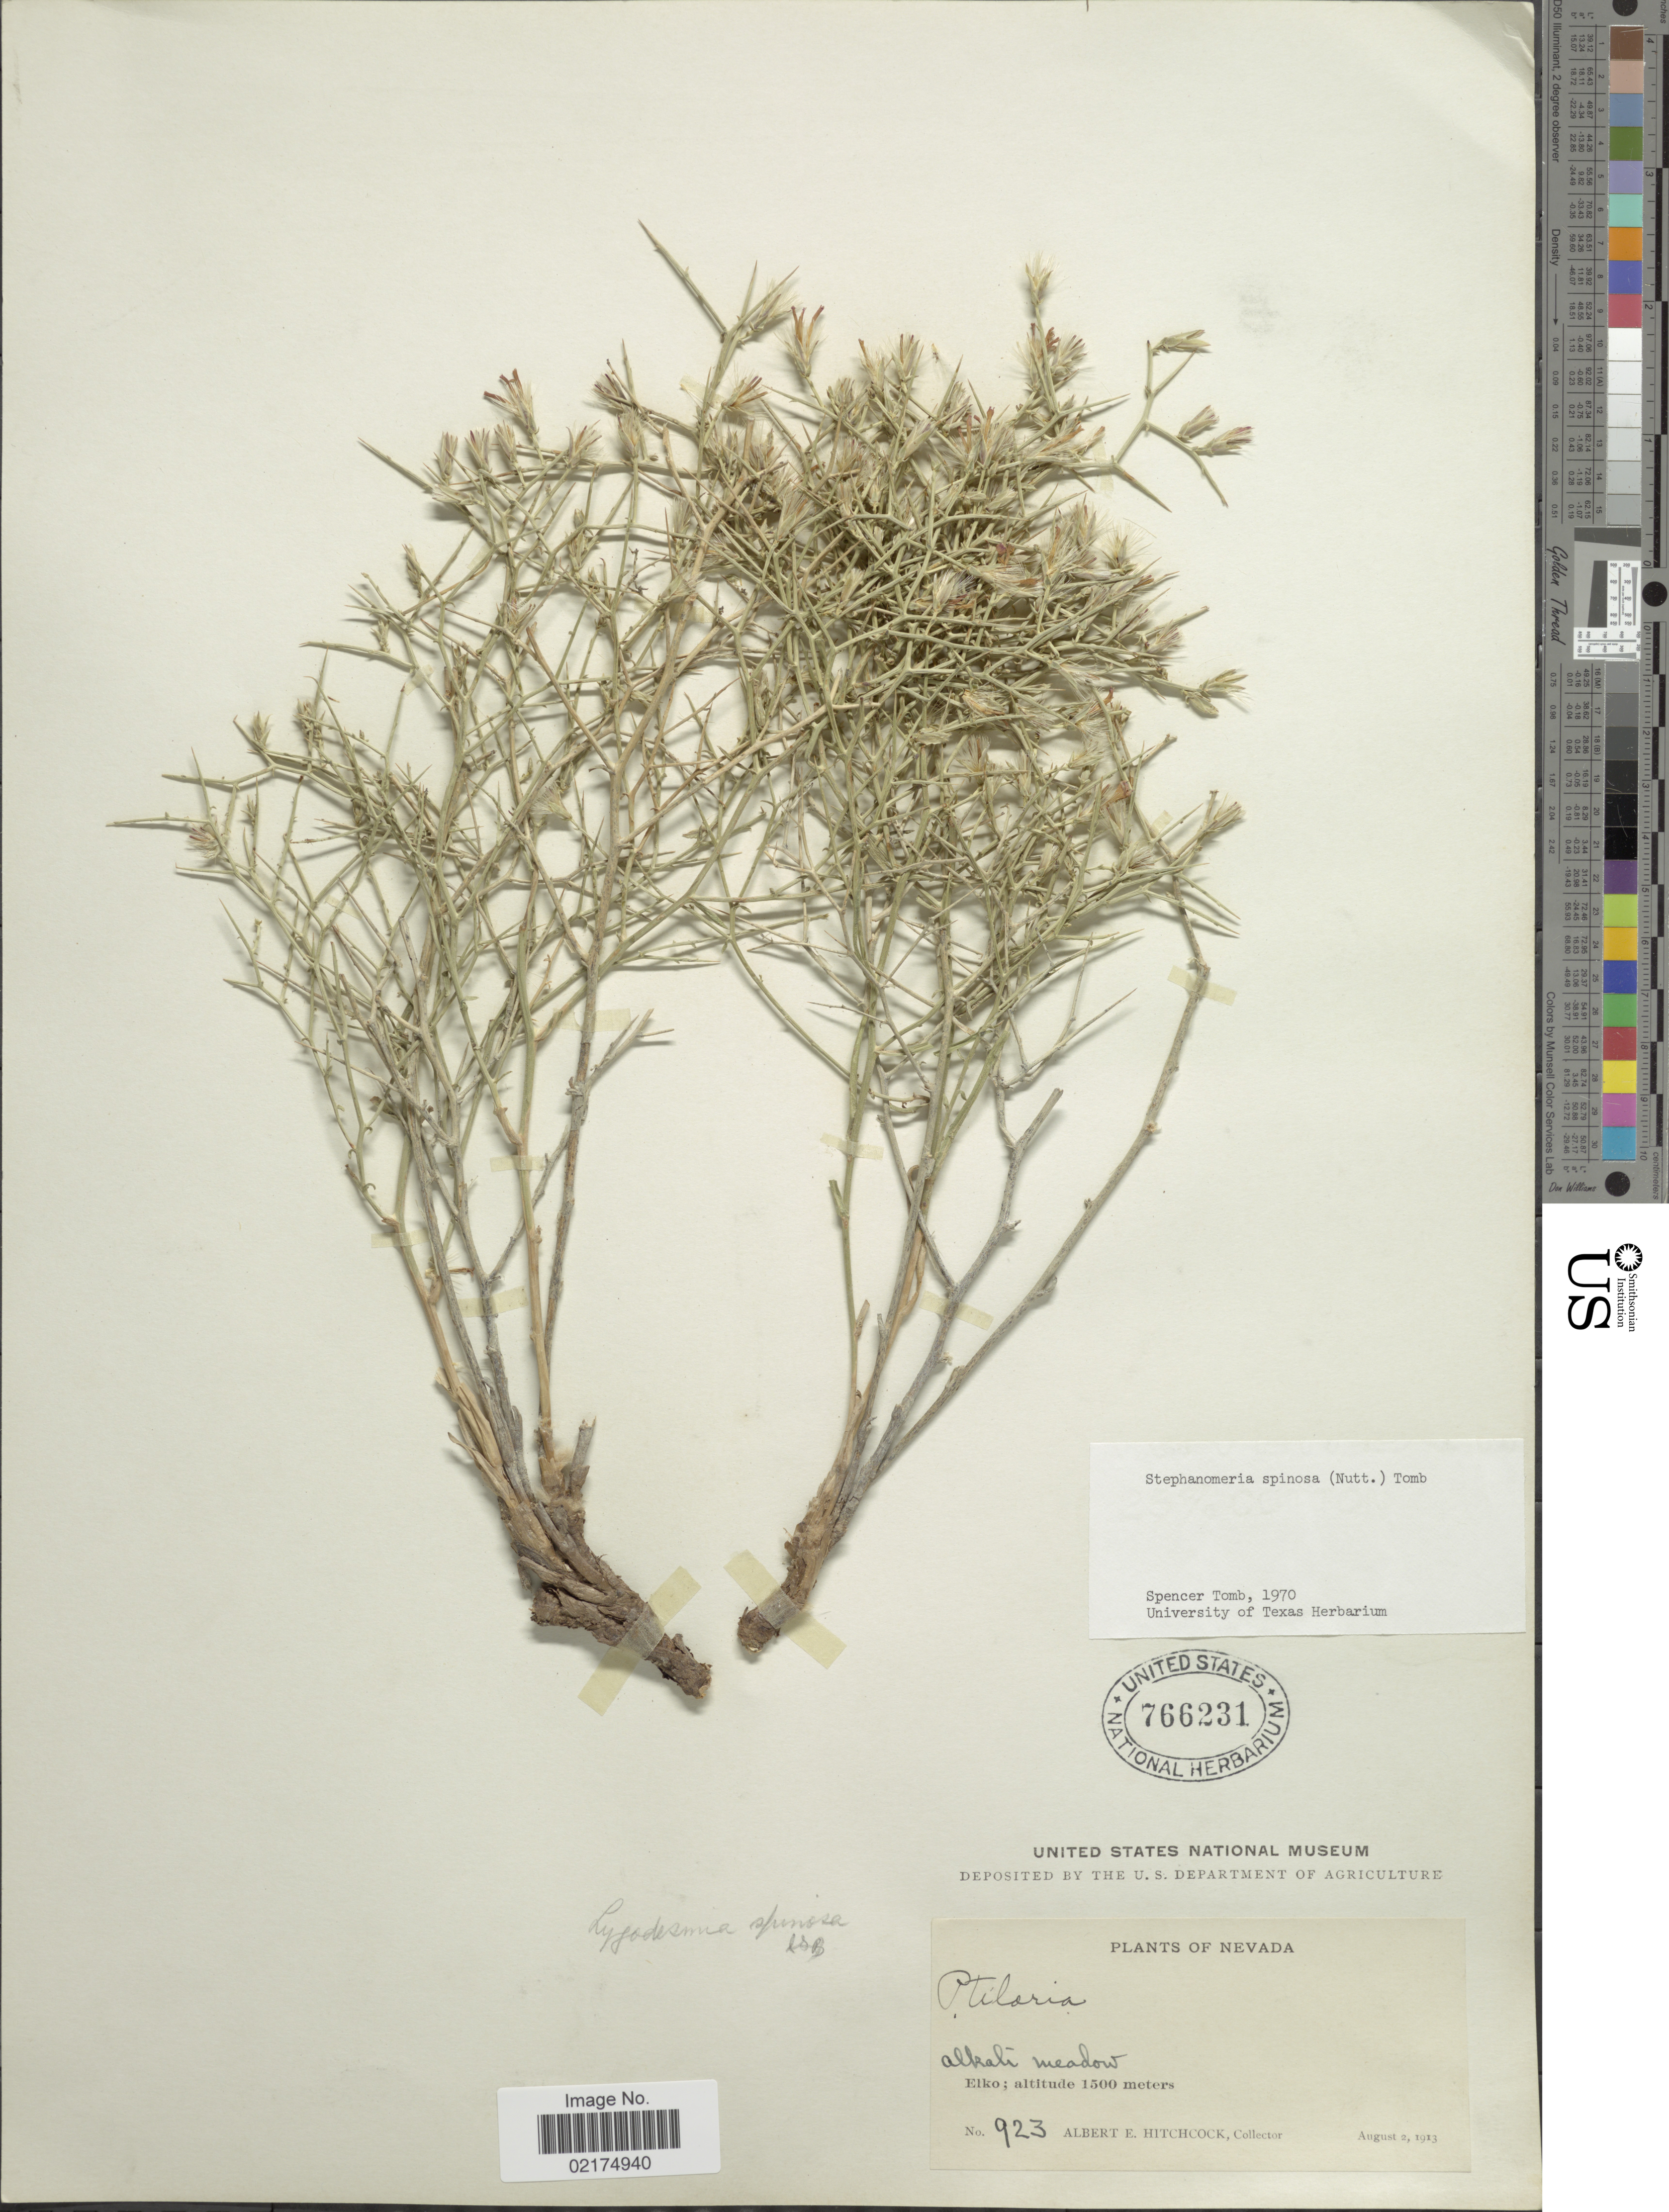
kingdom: Plantae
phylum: Tracheophyta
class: Magnoliopsida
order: Asterales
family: Asteraceae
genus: Pleiacanthus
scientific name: Pleiacanthus spinosus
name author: (Nutt.) Rydb.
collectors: A. Hitchcock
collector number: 923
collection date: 1913-08-02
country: United States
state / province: Nevada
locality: Alkali meadow, Elko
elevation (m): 1500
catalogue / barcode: US 766231